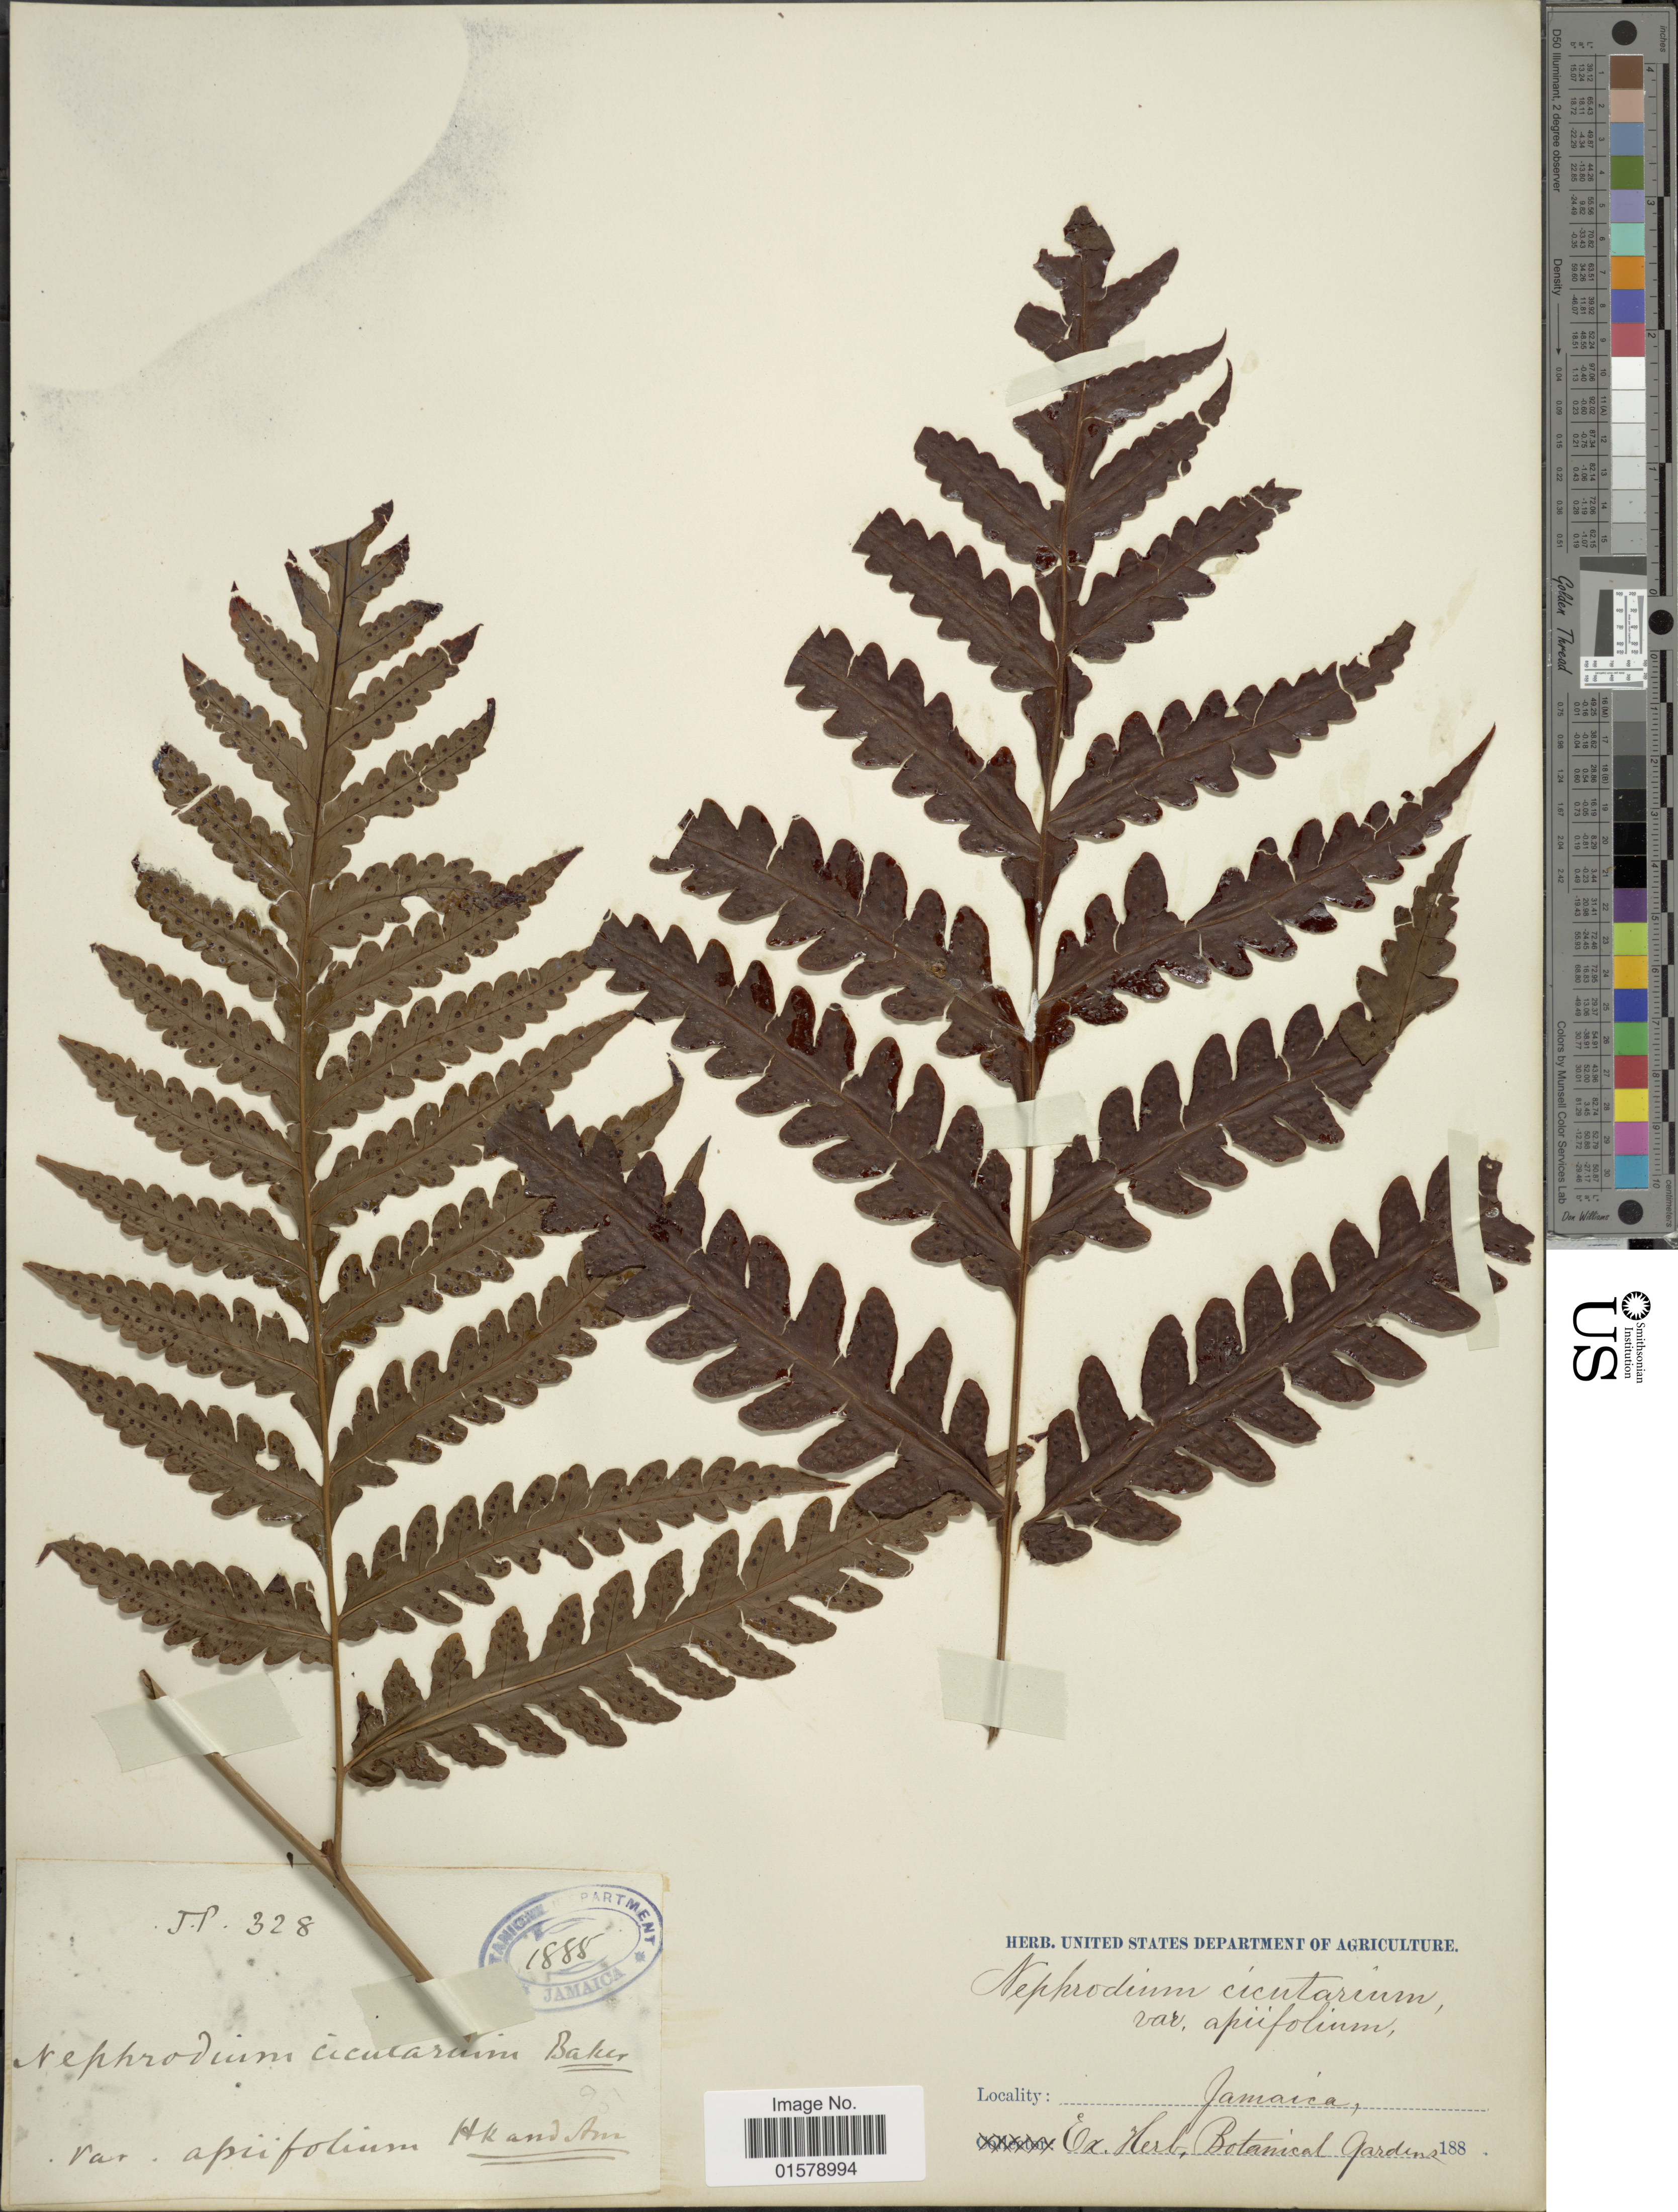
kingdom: Plantae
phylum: Tracheophyta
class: Polypodiopsida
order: Polypodiales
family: Tectariaceae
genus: Tectaria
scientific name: Tectaria apiifolia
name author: (Schkuhr) Copel.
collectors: J.P.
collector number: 328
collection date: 1888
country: Jamaica